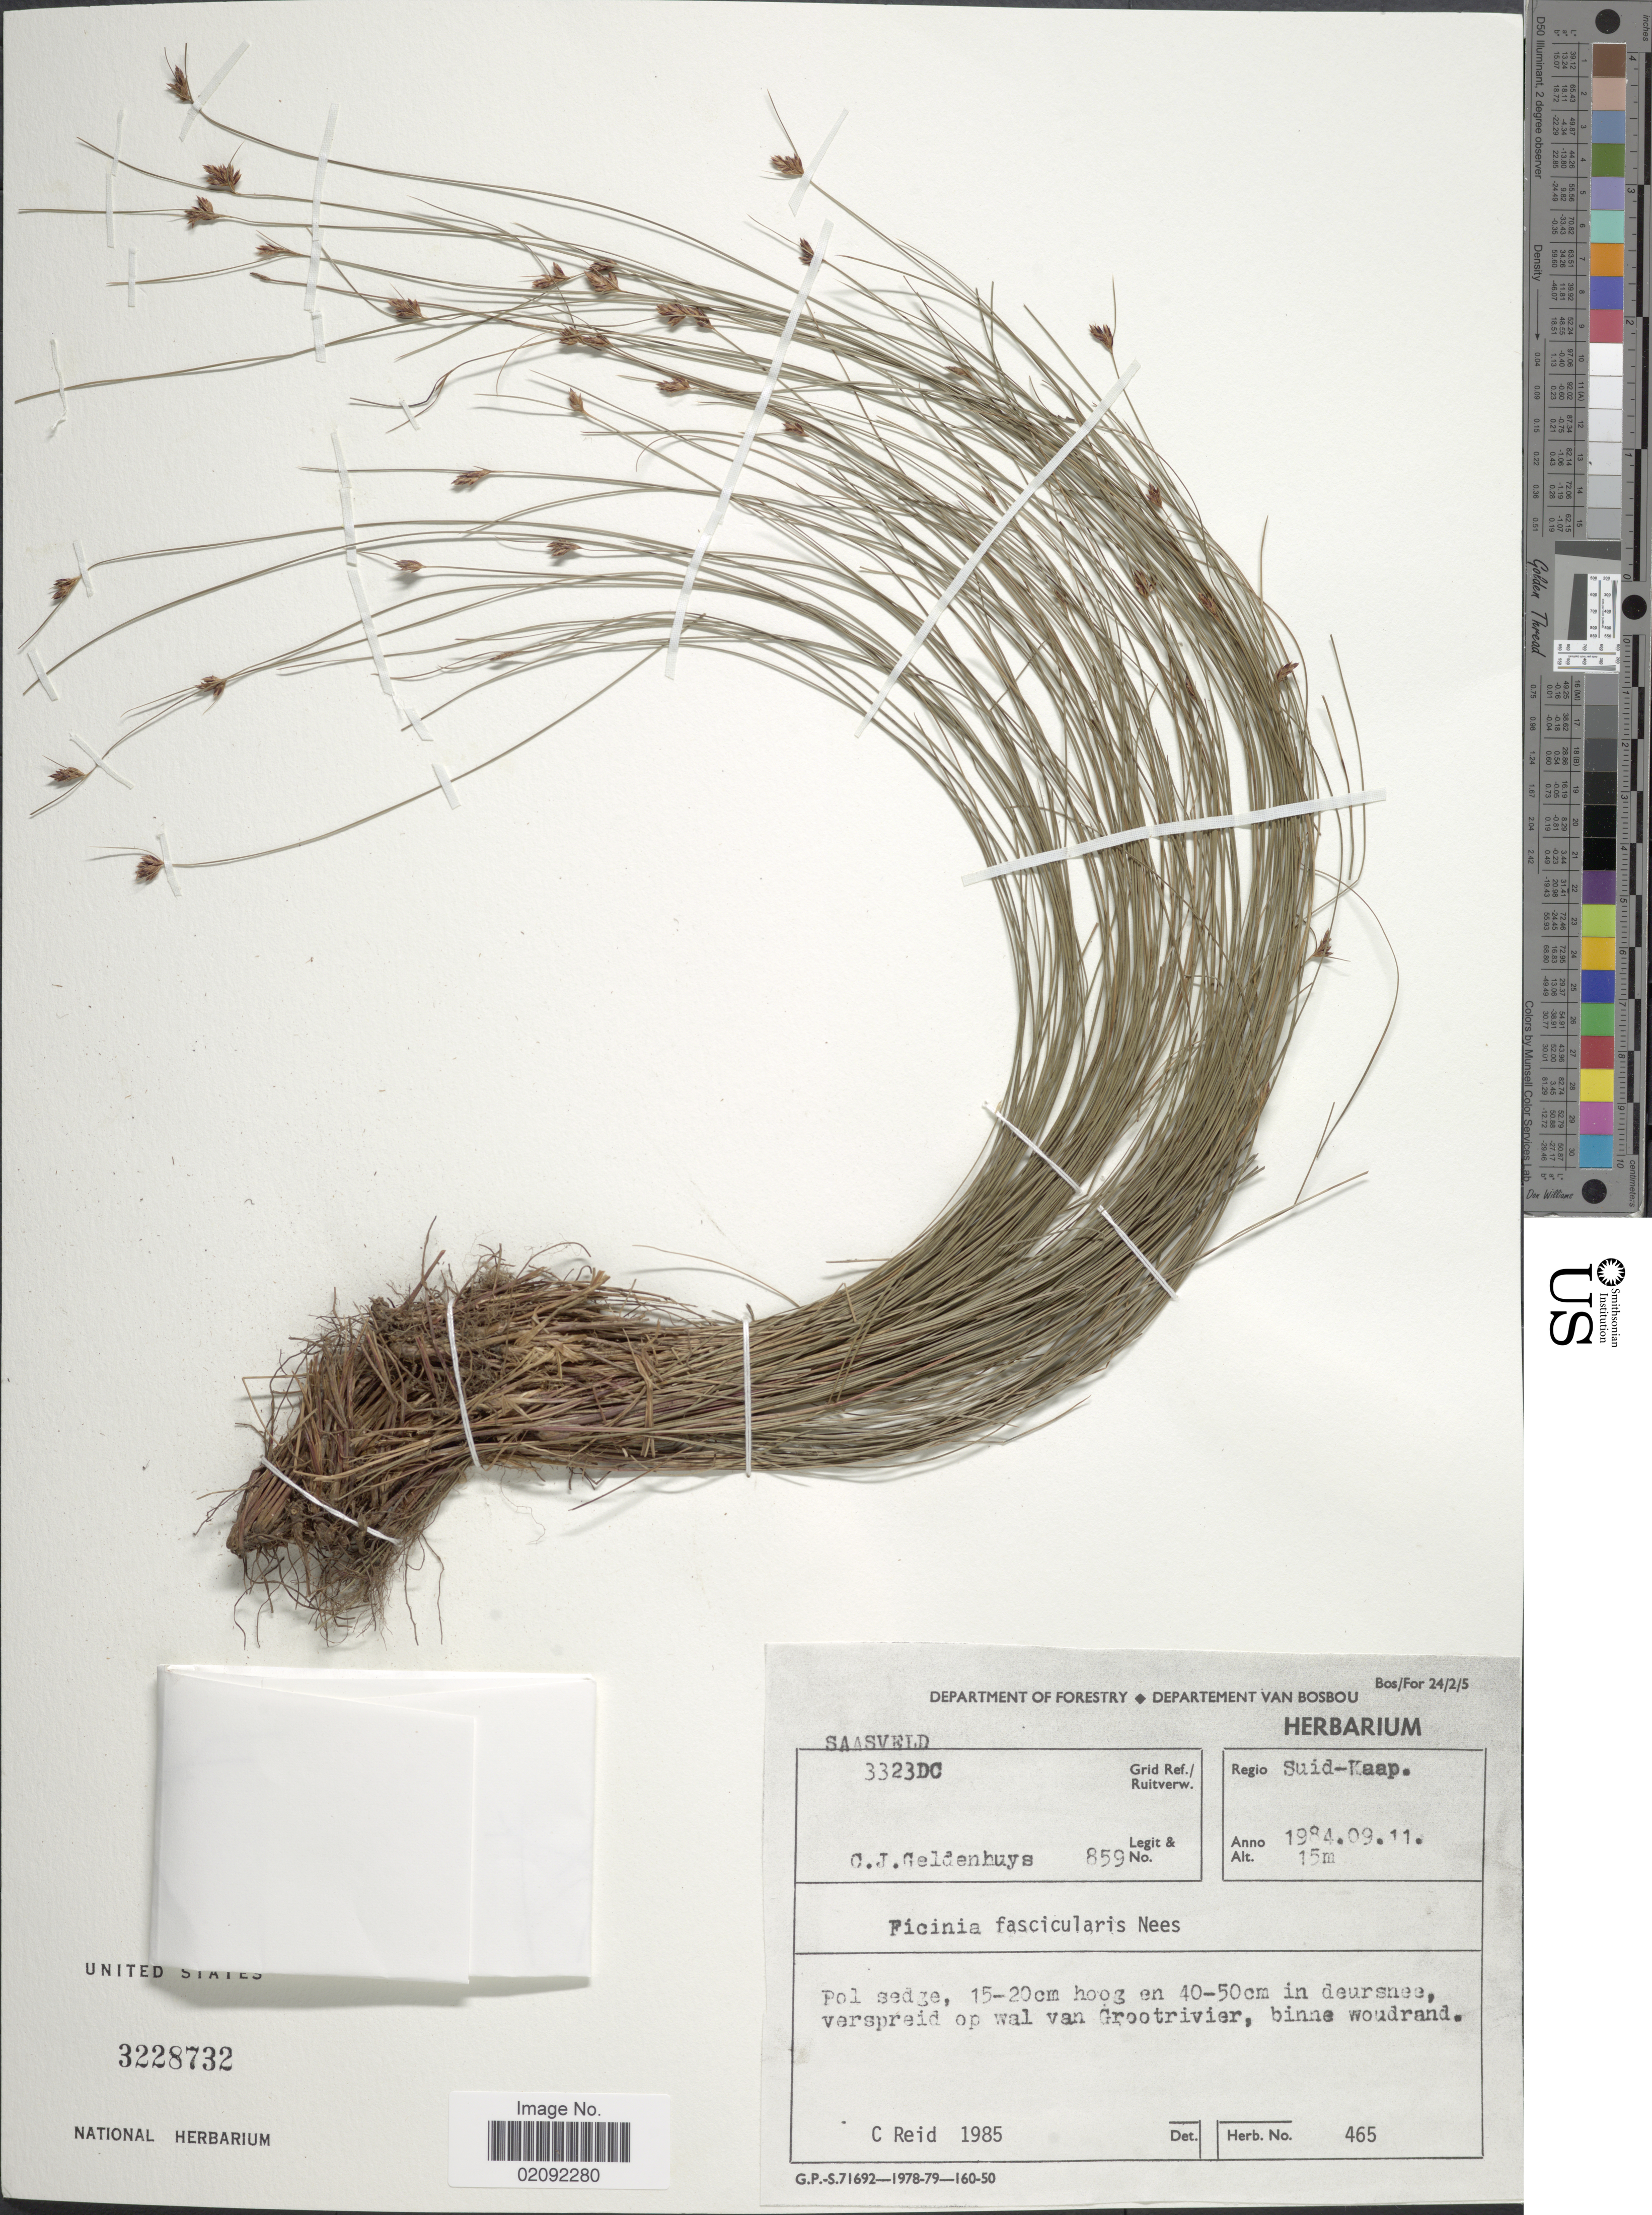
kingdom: Plantae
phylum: Tracheophyta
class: Liliopsida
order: Poales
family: Cyperaceae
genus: Ficinia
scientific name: Ficinia fascicularis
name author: Nees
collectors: C. Geldenhuys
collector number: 859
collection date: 1984-09-11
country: South Africa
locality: Saasveld, Regio Suid-Kaap, Pol sedge, in deursnee, verspreid op wal van Grootrivier, binne woudrand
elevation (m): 15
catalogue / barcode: US 3228732